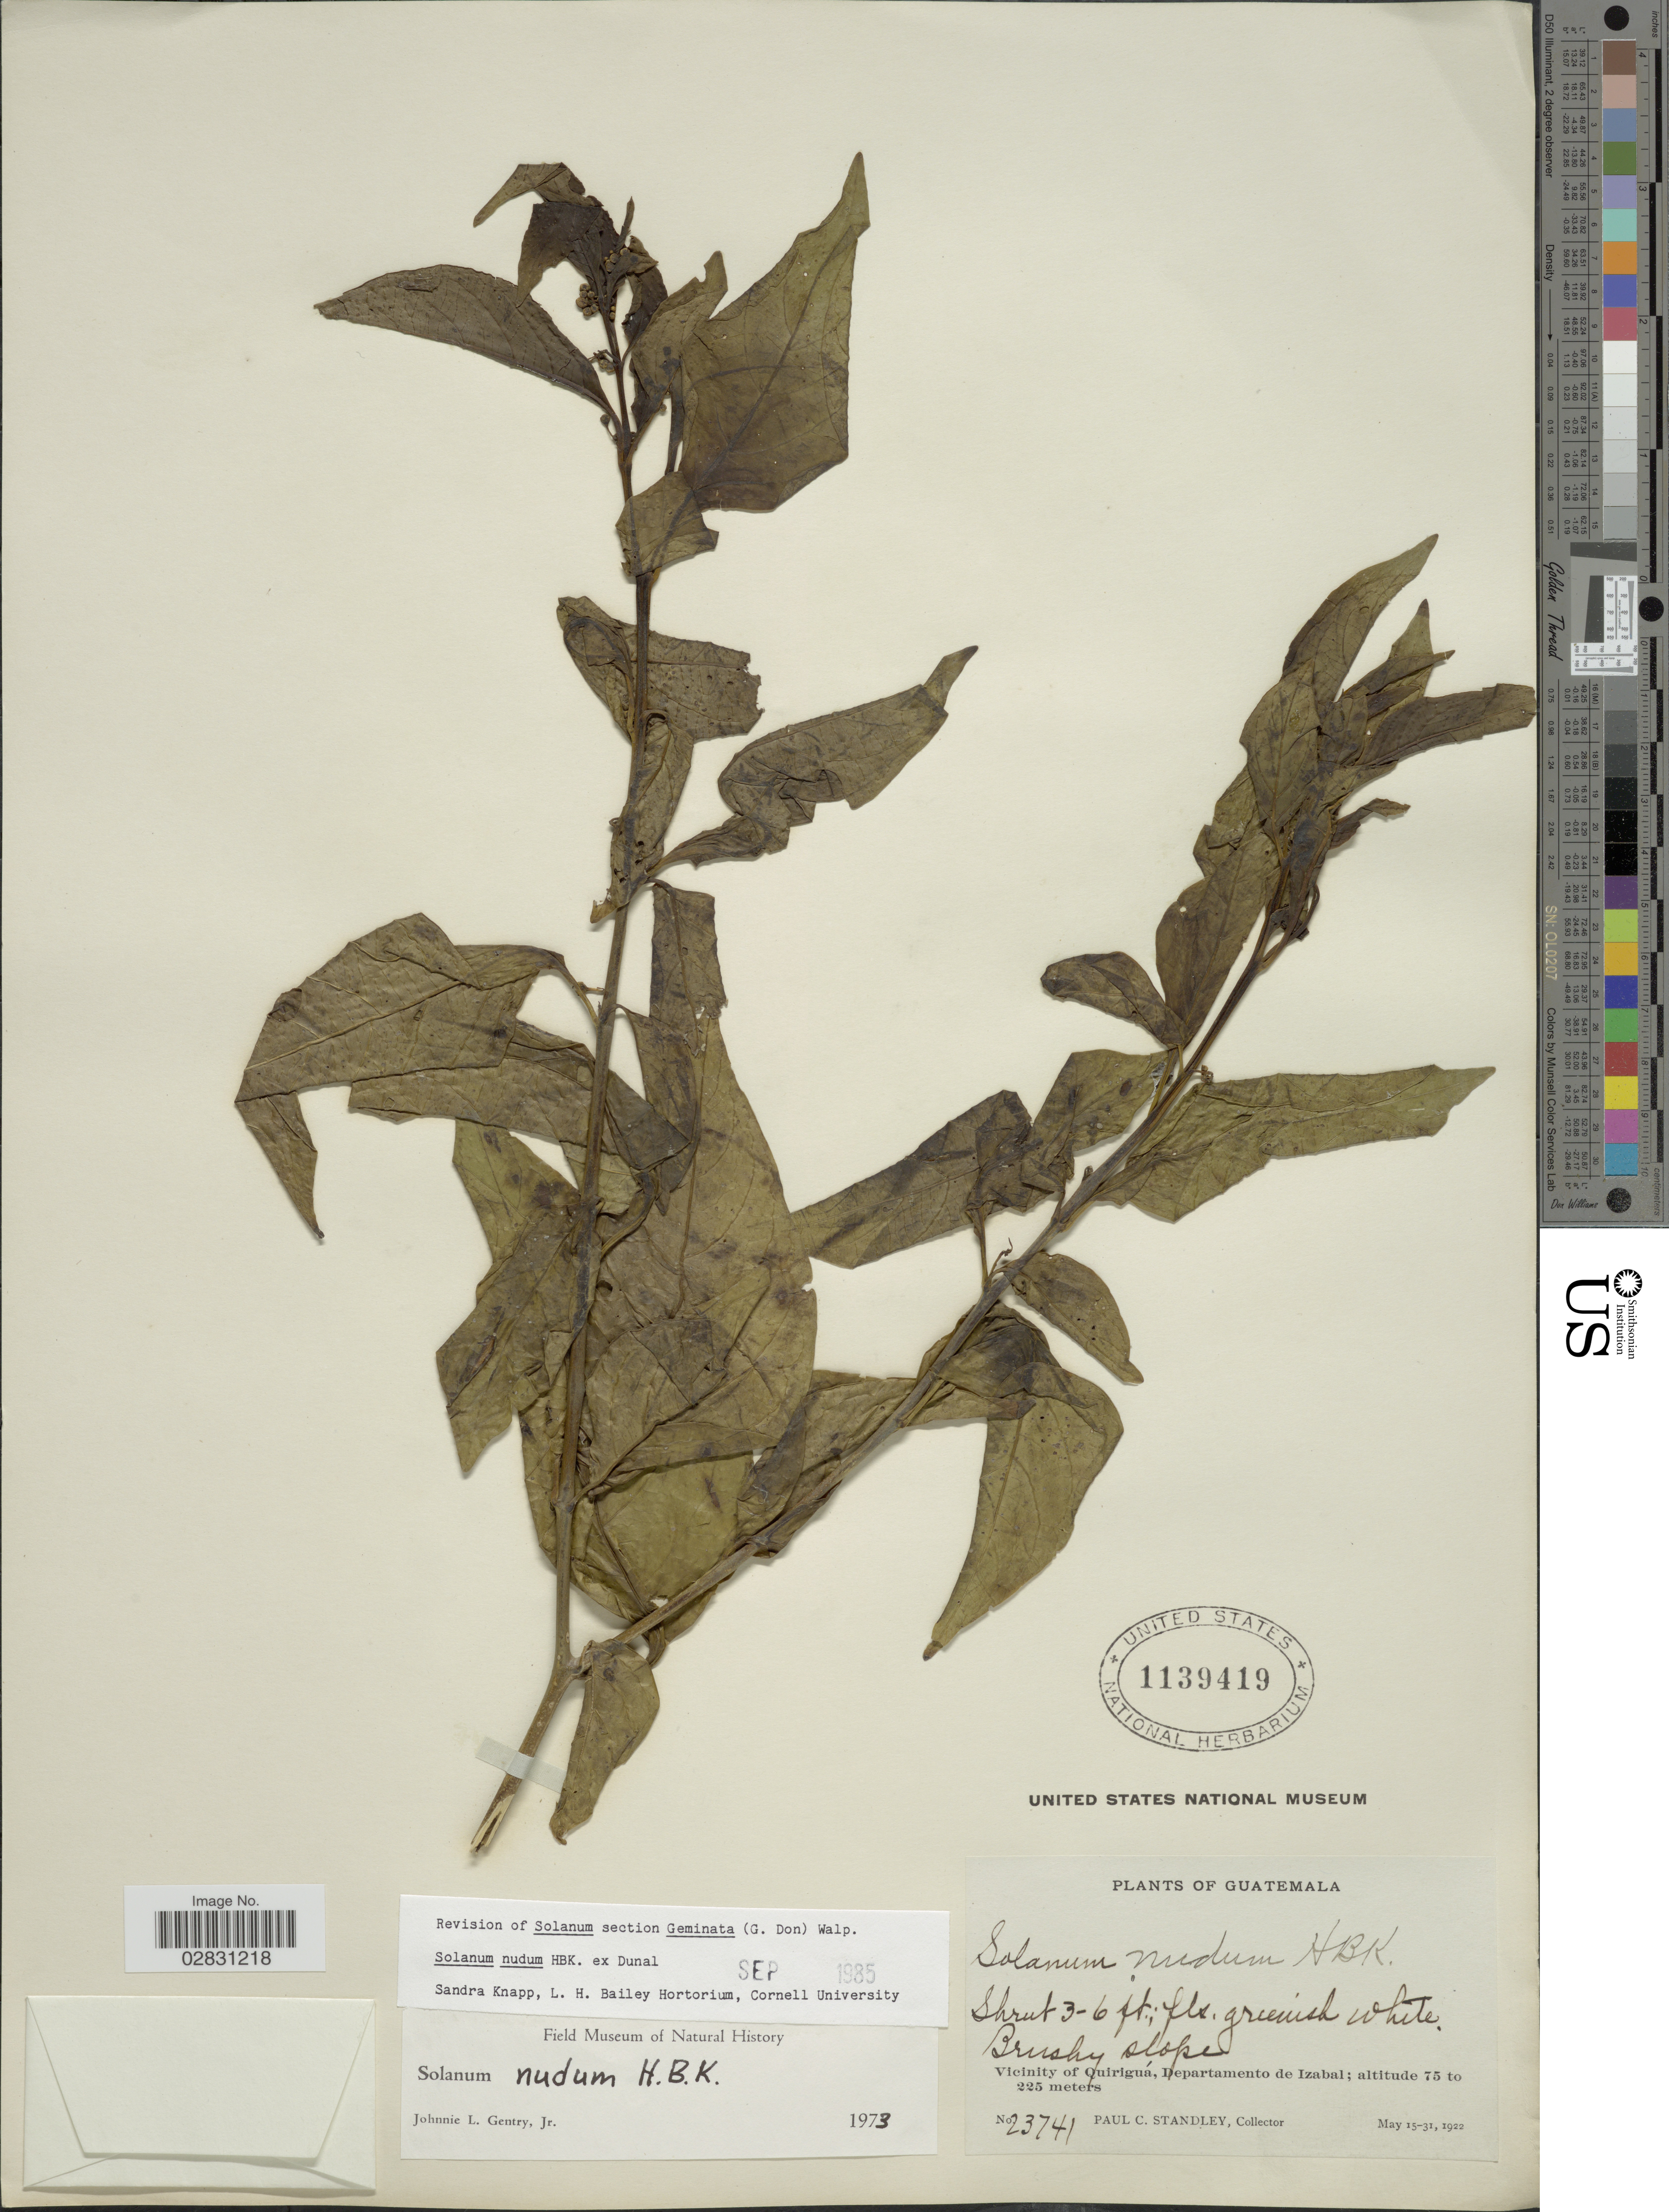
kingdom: Plantae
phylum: Tracheophyta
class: Magnoliopsida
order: Solanales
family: Solanaceae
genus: Solanum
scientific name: Solanum nudum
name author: Humb. & Bonpl. ex Dunal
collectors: P. C. Standley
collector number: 23741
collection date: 1922-05-15/1922-05-31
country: Guatemala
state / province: Izabal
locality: Vicinity of Quiriguá, Departamento de Izabal.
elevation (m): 75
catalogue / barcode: US 1139419